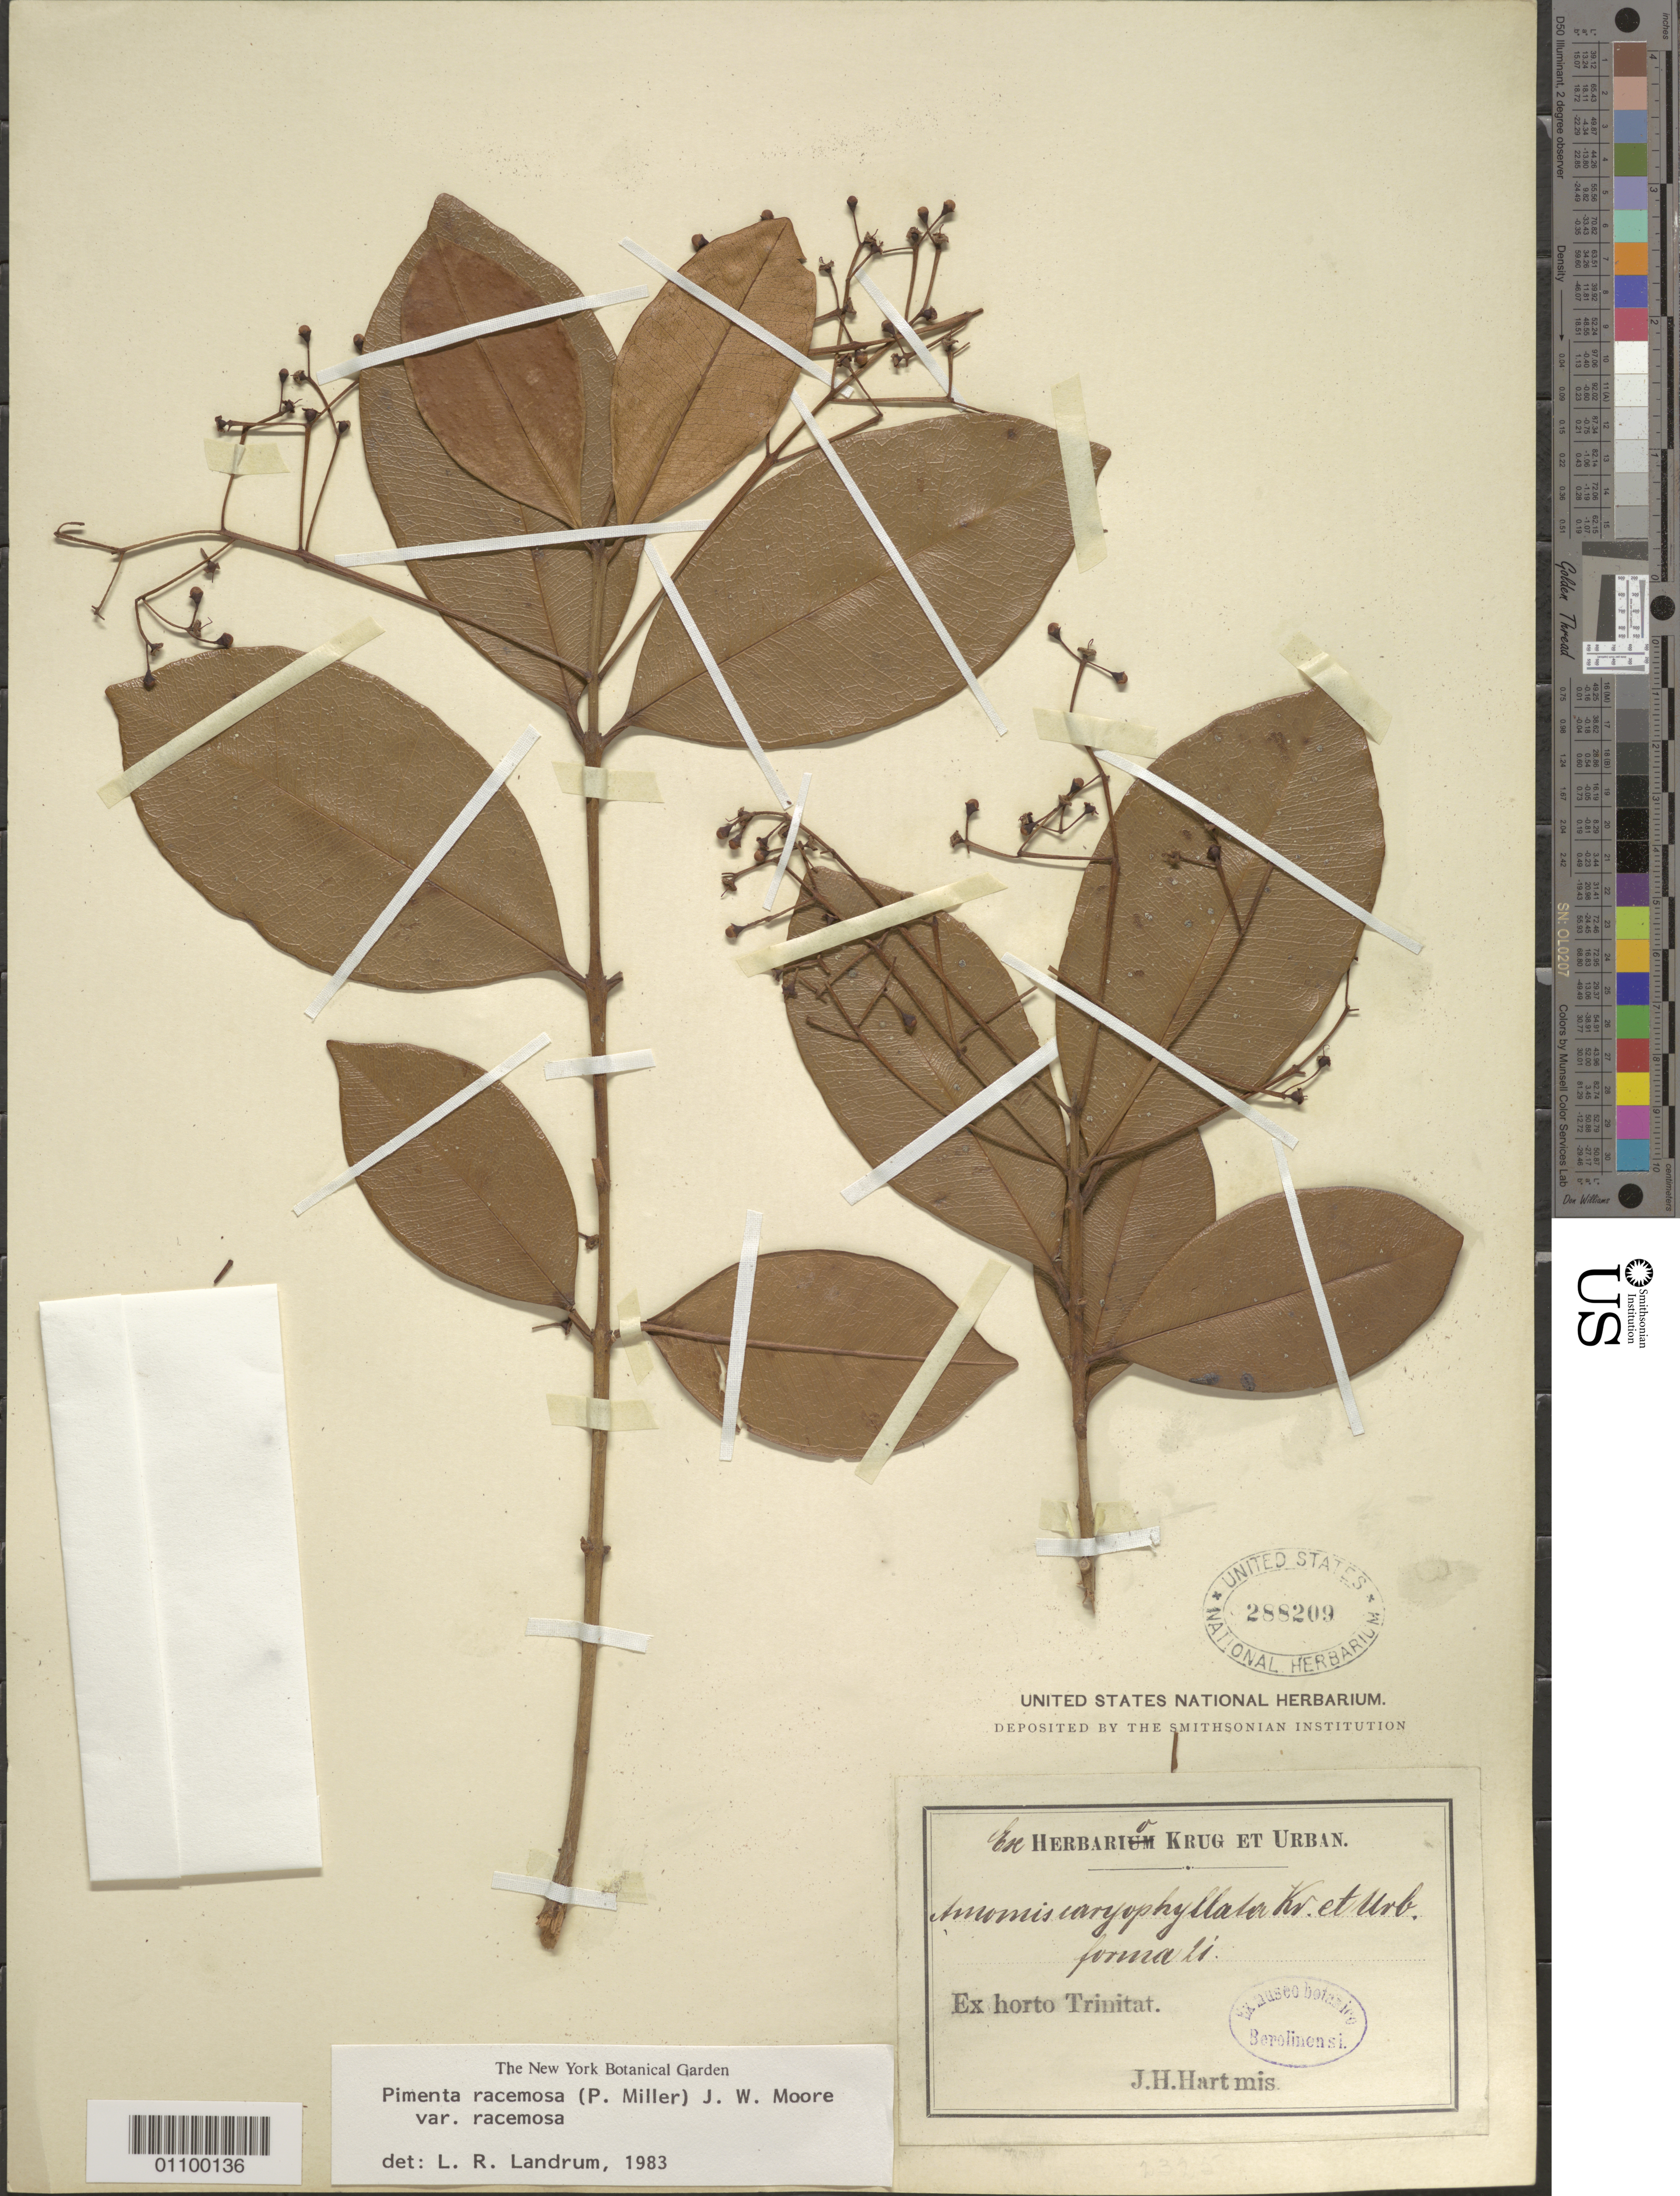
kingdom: Plantae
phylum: Tracheophyta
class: Magnoliopsida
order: Myrtales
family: Myrtaceae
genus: Pimenta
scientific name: Pimenta racemosa var. racemosa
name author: (Mill.) J.W. Moore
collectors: J. H. Hart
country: Trinidad and Tobago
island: Trinidad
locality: Ex horto Trinitat.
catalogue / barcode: US 288209